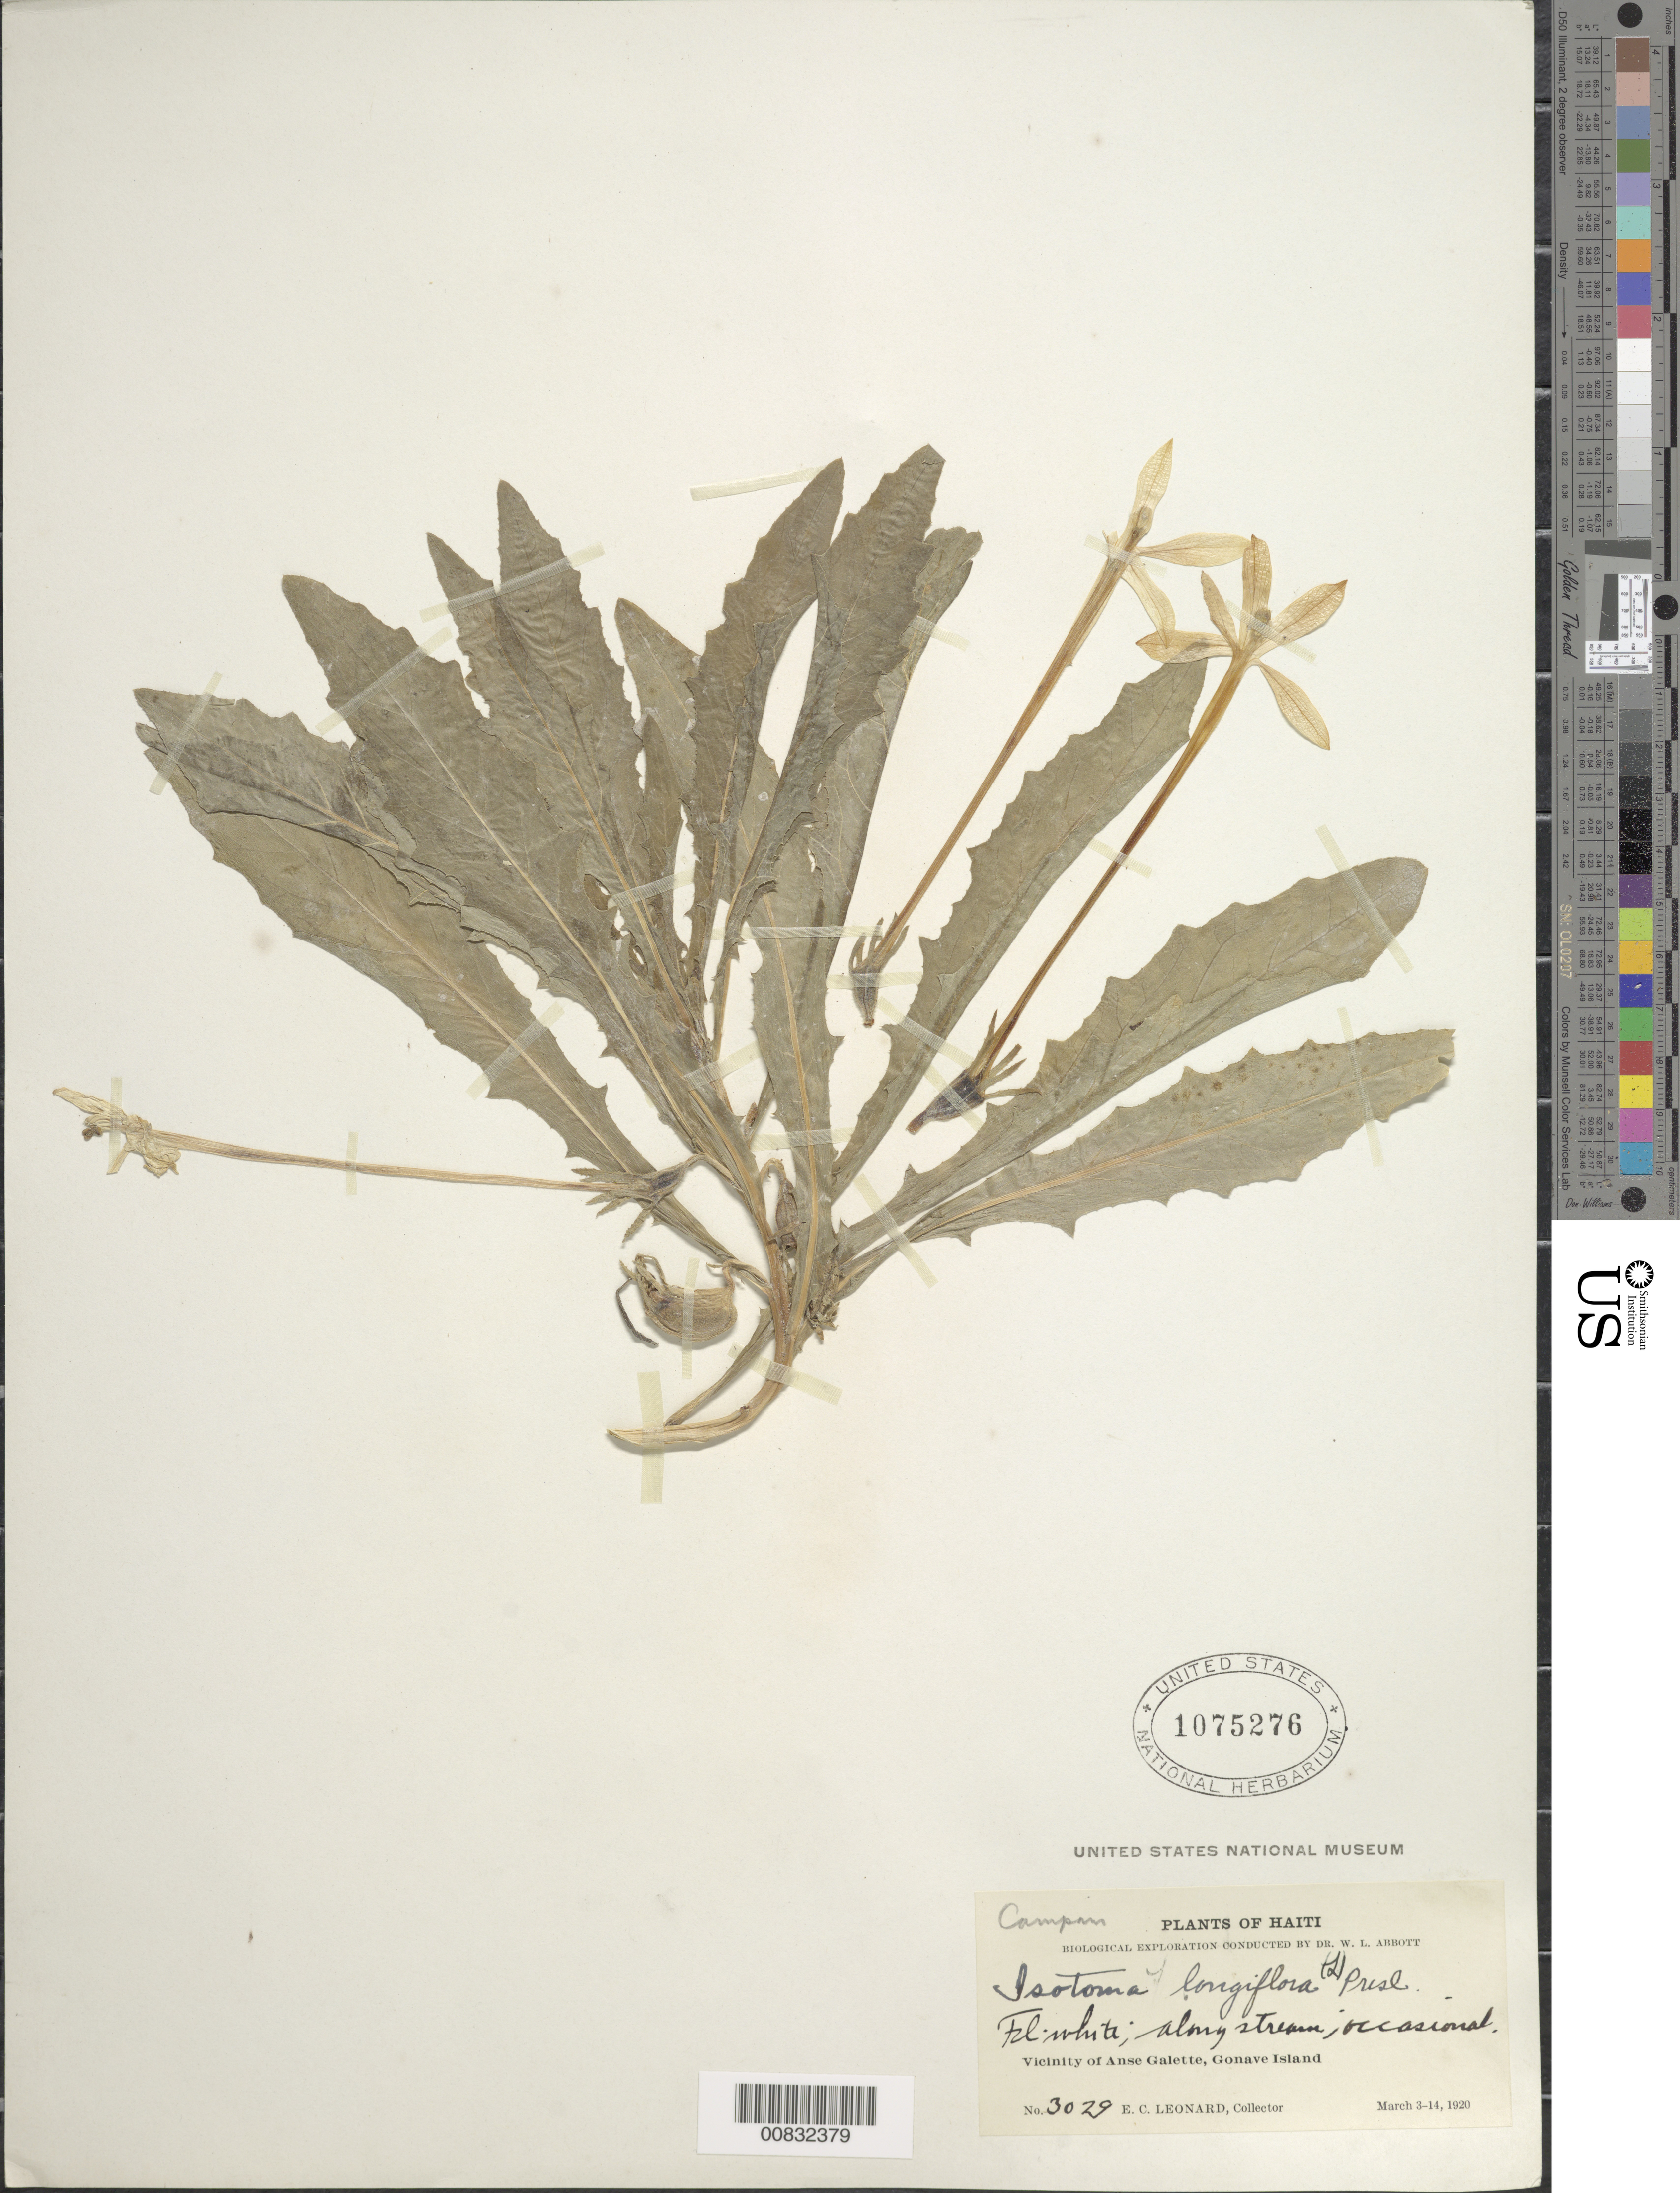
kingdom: Plantae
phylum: Tracheophyta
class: Magnoliopsida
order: Asterales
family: Campanulaceae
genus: Isotoma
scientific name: Isotoma longiflora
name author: (L.) C. Presl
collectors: E. C. Leonard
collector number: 3029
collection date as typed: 03 Mar 1920 to 14 Mar 1920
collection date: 1920-03-03/1920-03-14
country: Haiti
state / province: Ouest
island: Île de la Gonâve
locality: Vicinity of Anse Galette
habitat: Along stream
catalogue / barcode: US 1075276